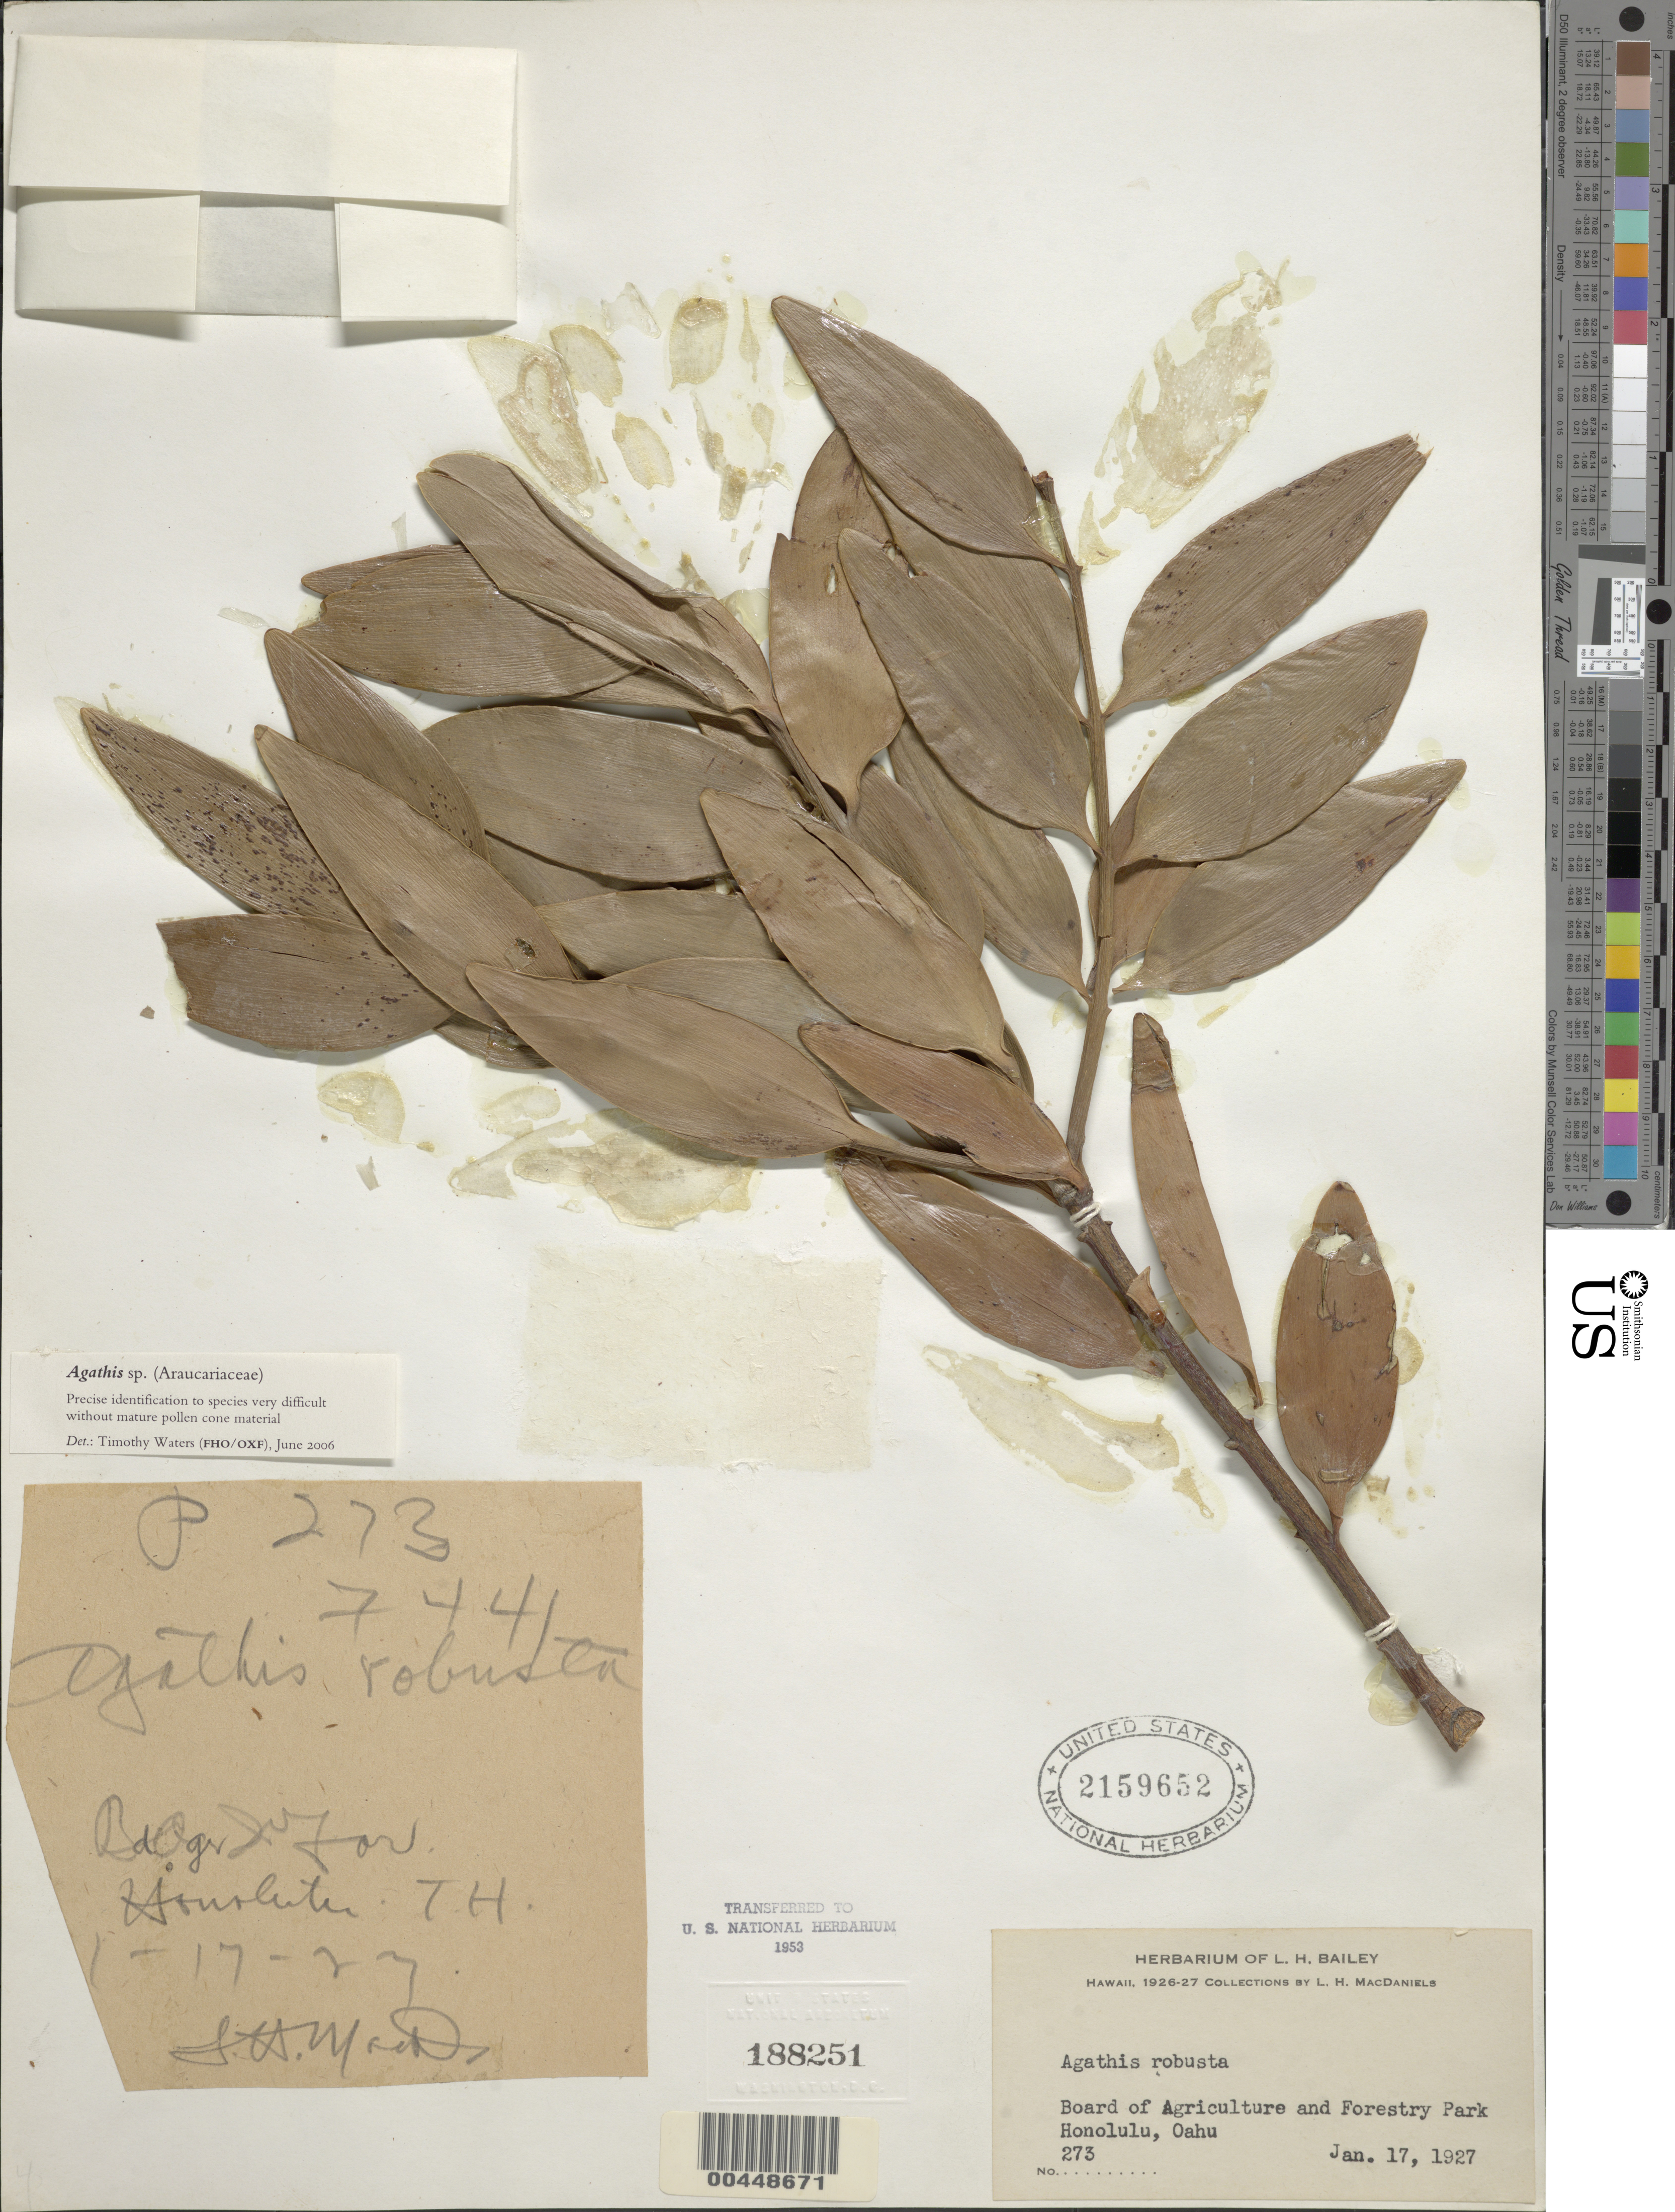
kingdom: Plantae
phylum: Tracheophyta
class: Pinopsida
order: Pinales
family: Araucariaceae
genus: Agathis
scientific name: Agathis robusta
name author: (C. Moore ex F. Muell.) F.M. Bailey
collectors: L. MacDaniels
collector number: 273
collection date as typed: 17 Jan 1927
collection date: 1927-01-17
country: United States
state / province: Hawaii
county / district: Honolulu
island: Oahu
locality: Honolulu, Board of Agriculture and Forestry Park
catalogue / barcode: US 2159652